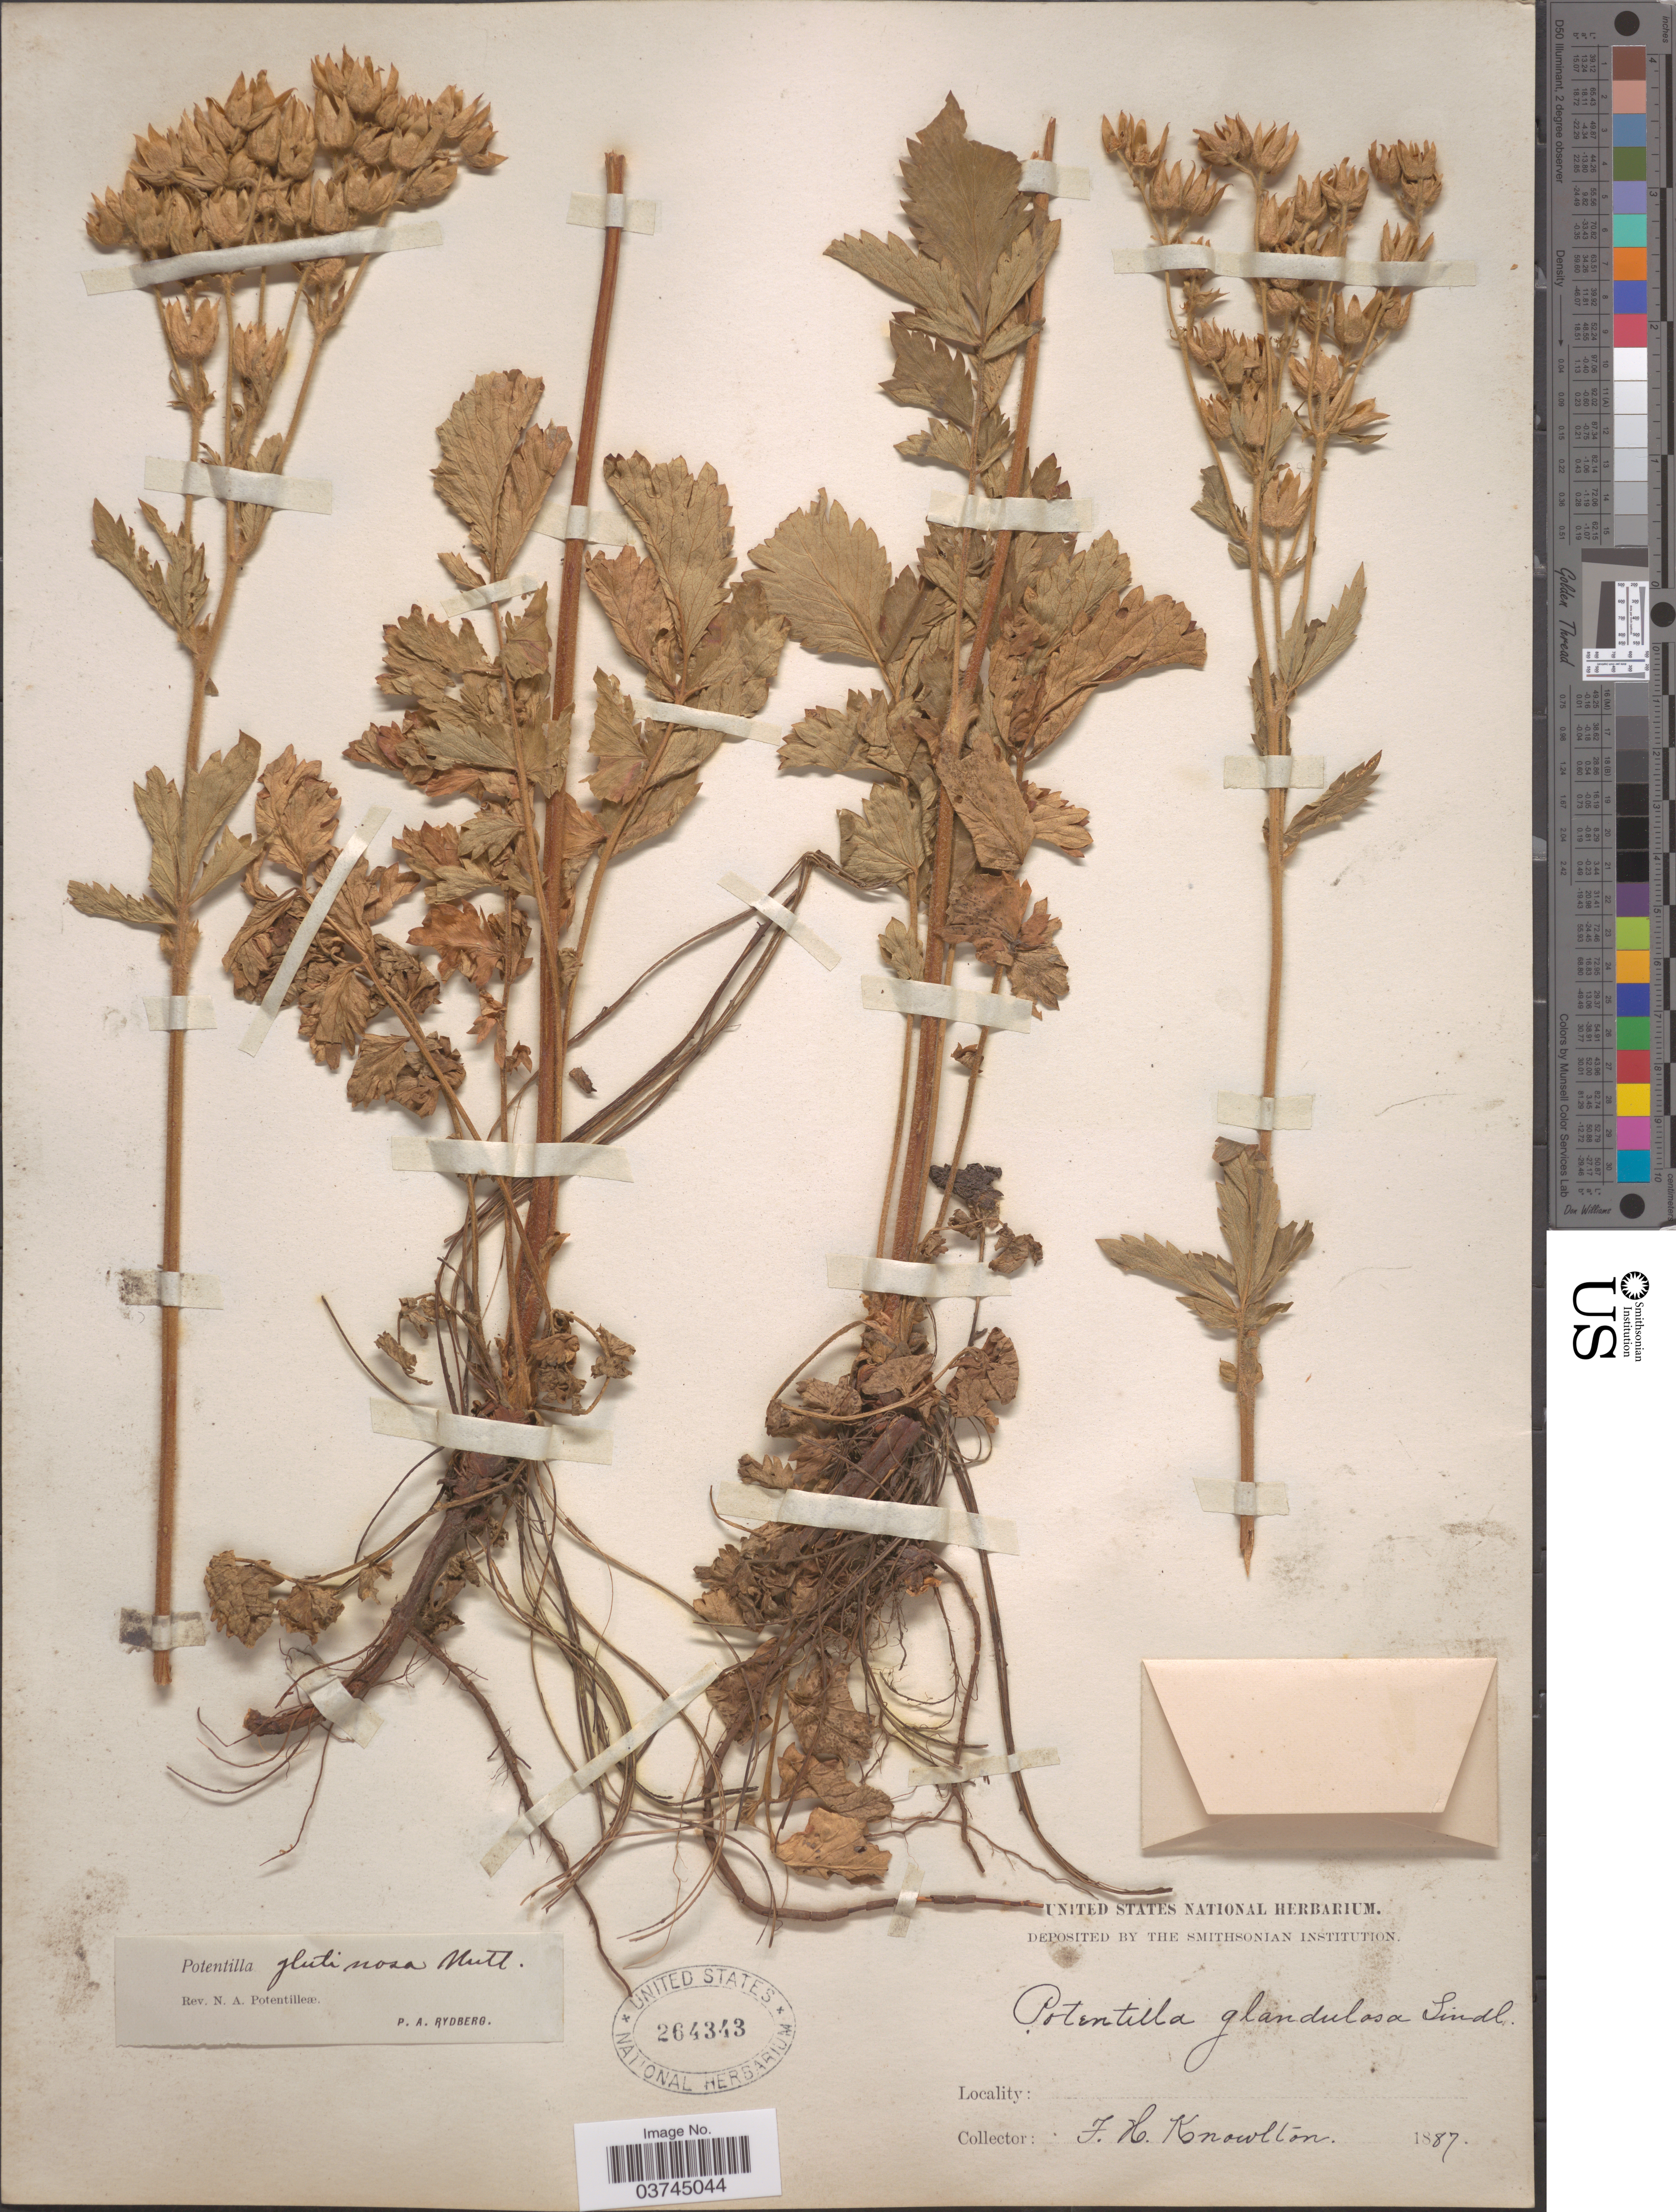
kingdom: Plantae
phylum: Tracheophyta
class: Magnoliopsida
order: Rosales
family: Rosaceae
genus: Drymocallis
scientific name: Drymocallis convallaria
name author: (Rydb.) Rydb.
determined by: Strong, Mark T., (BOT), Smithsonian Institution - National Museum of Natural History (UNITED STATES)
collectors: F. H. Knowlton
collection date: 1887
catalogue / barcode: US 264343